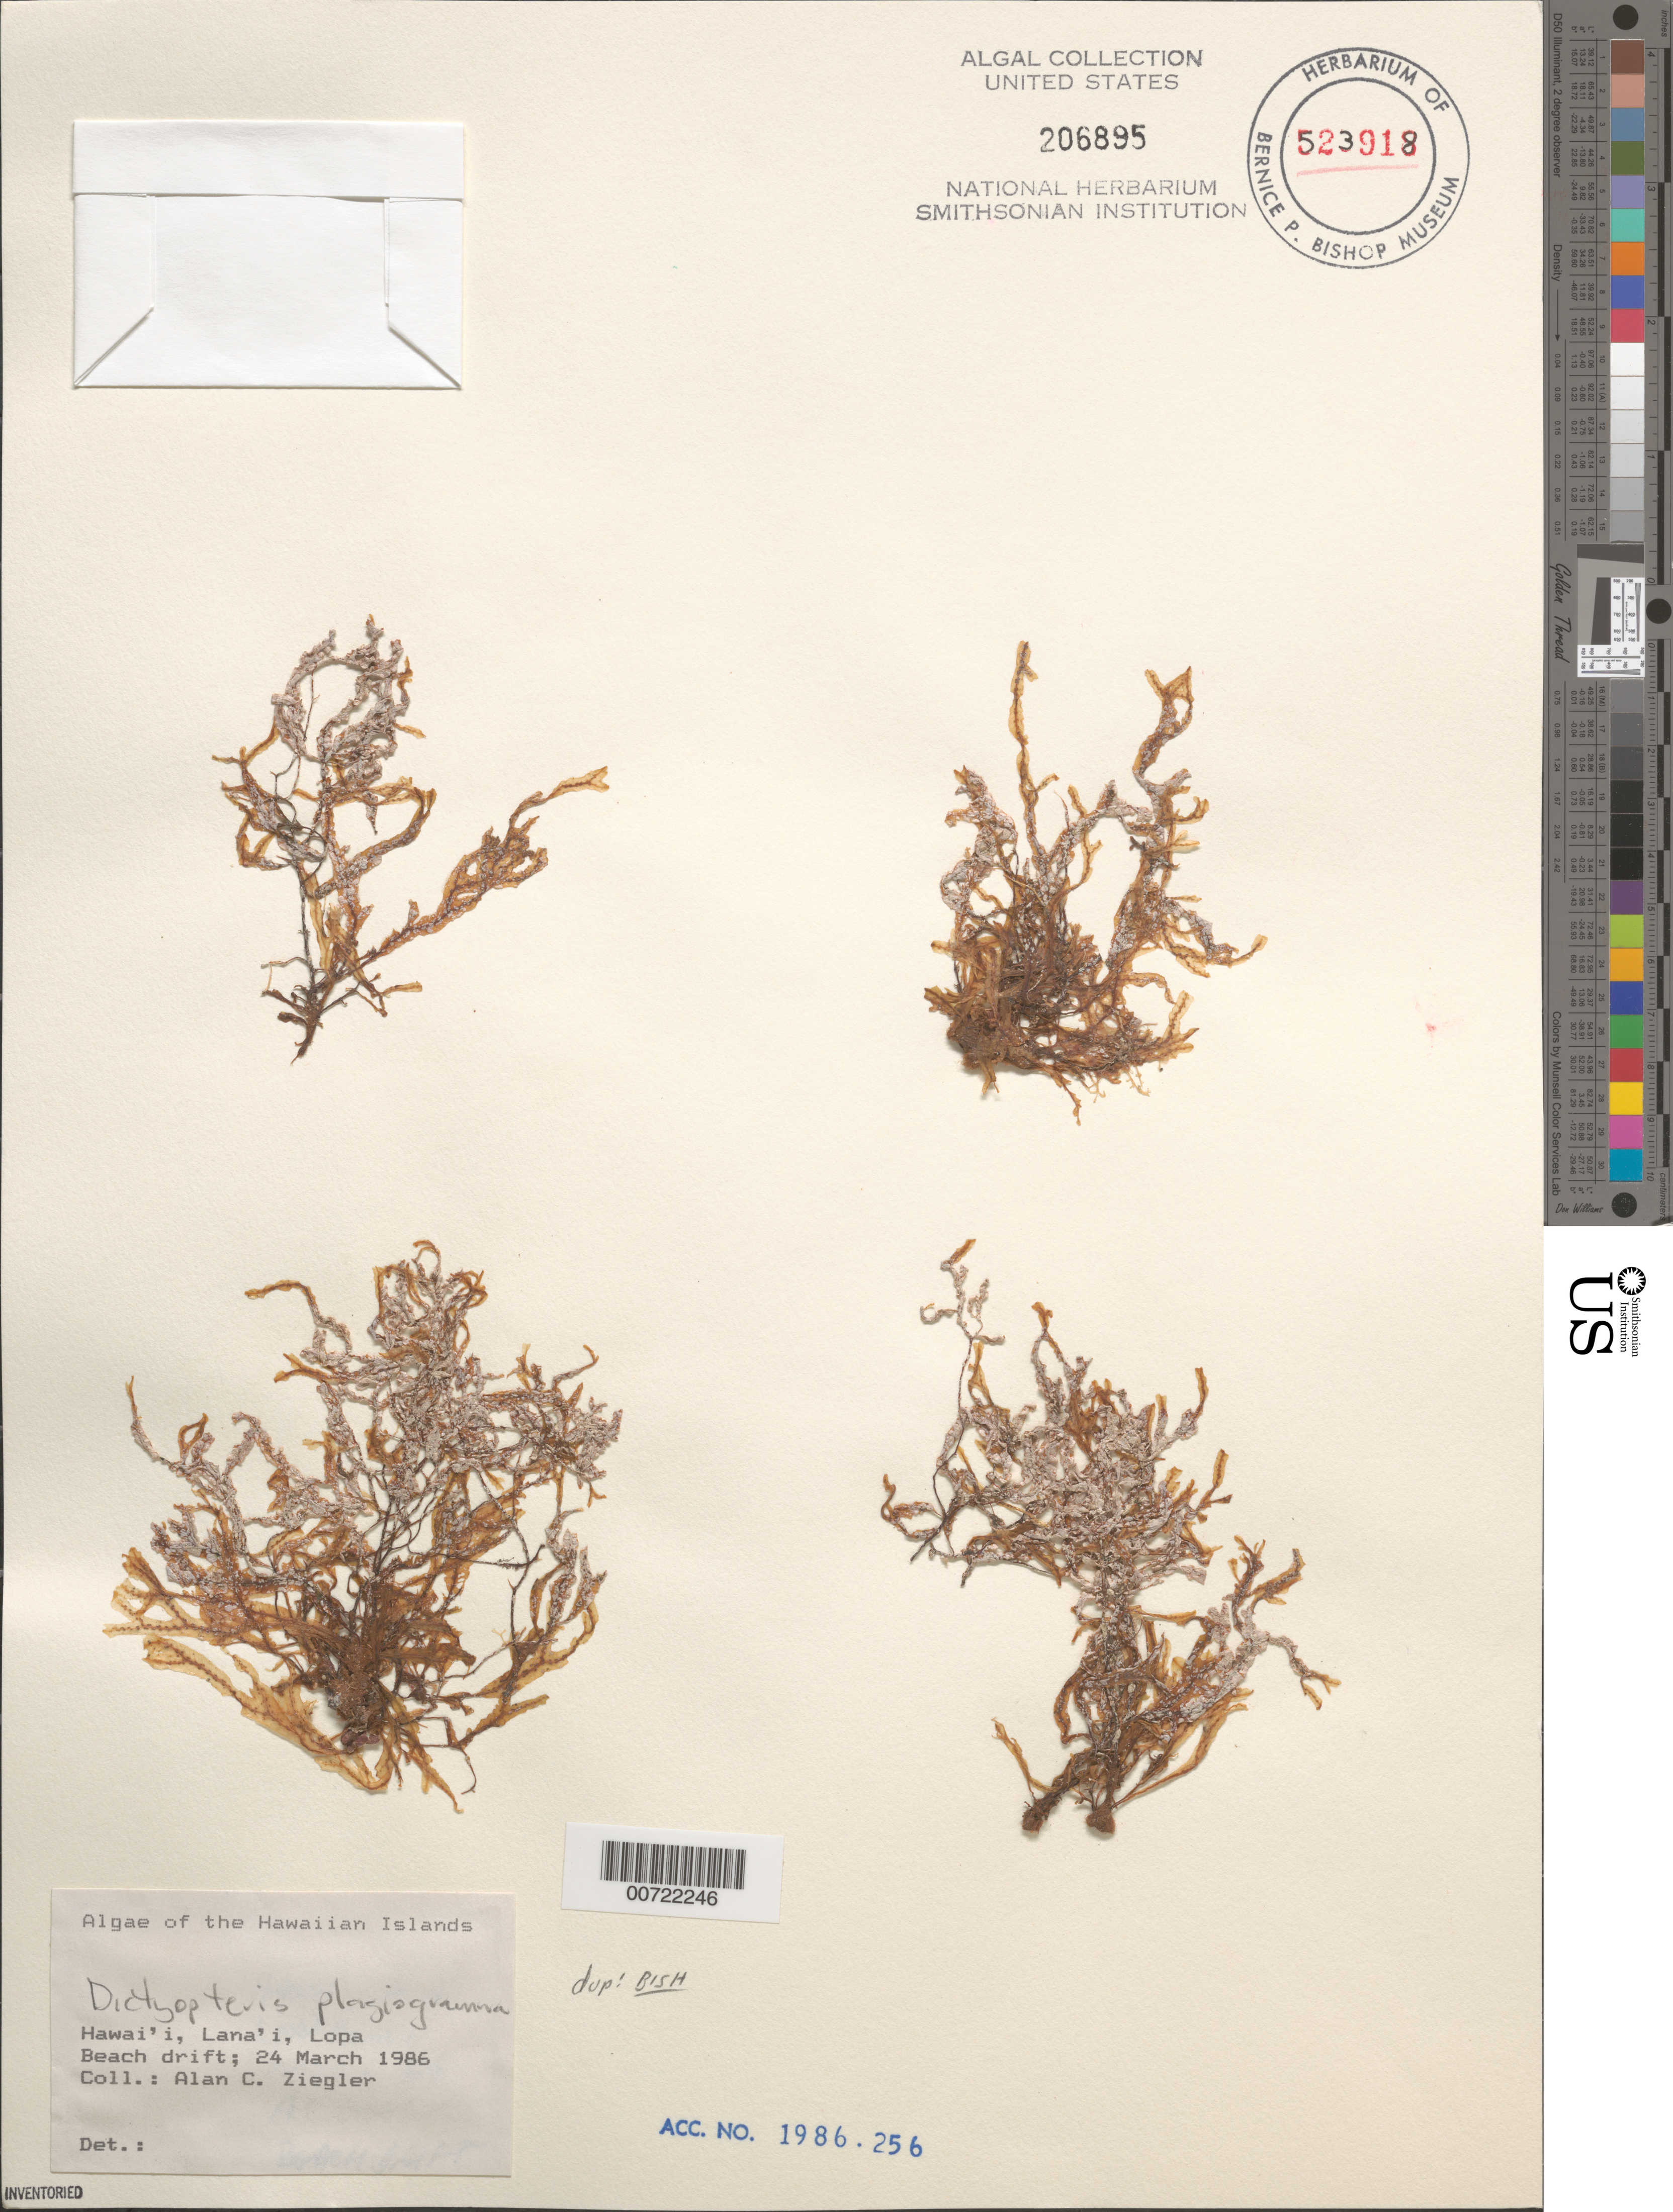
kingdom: Chromista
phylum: Ochrophyta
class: Phaeophyceae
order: Dictyotales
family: Dictyotaceae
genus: Dictyopteris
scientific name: Dictyopteris plagiogramma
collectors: A. Ziegler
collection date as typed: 24 Mar 1986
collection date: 1986-03-24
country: United States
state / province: Hawaii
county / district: Maui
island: Lana'i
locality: Lopa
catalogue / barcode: US 206895